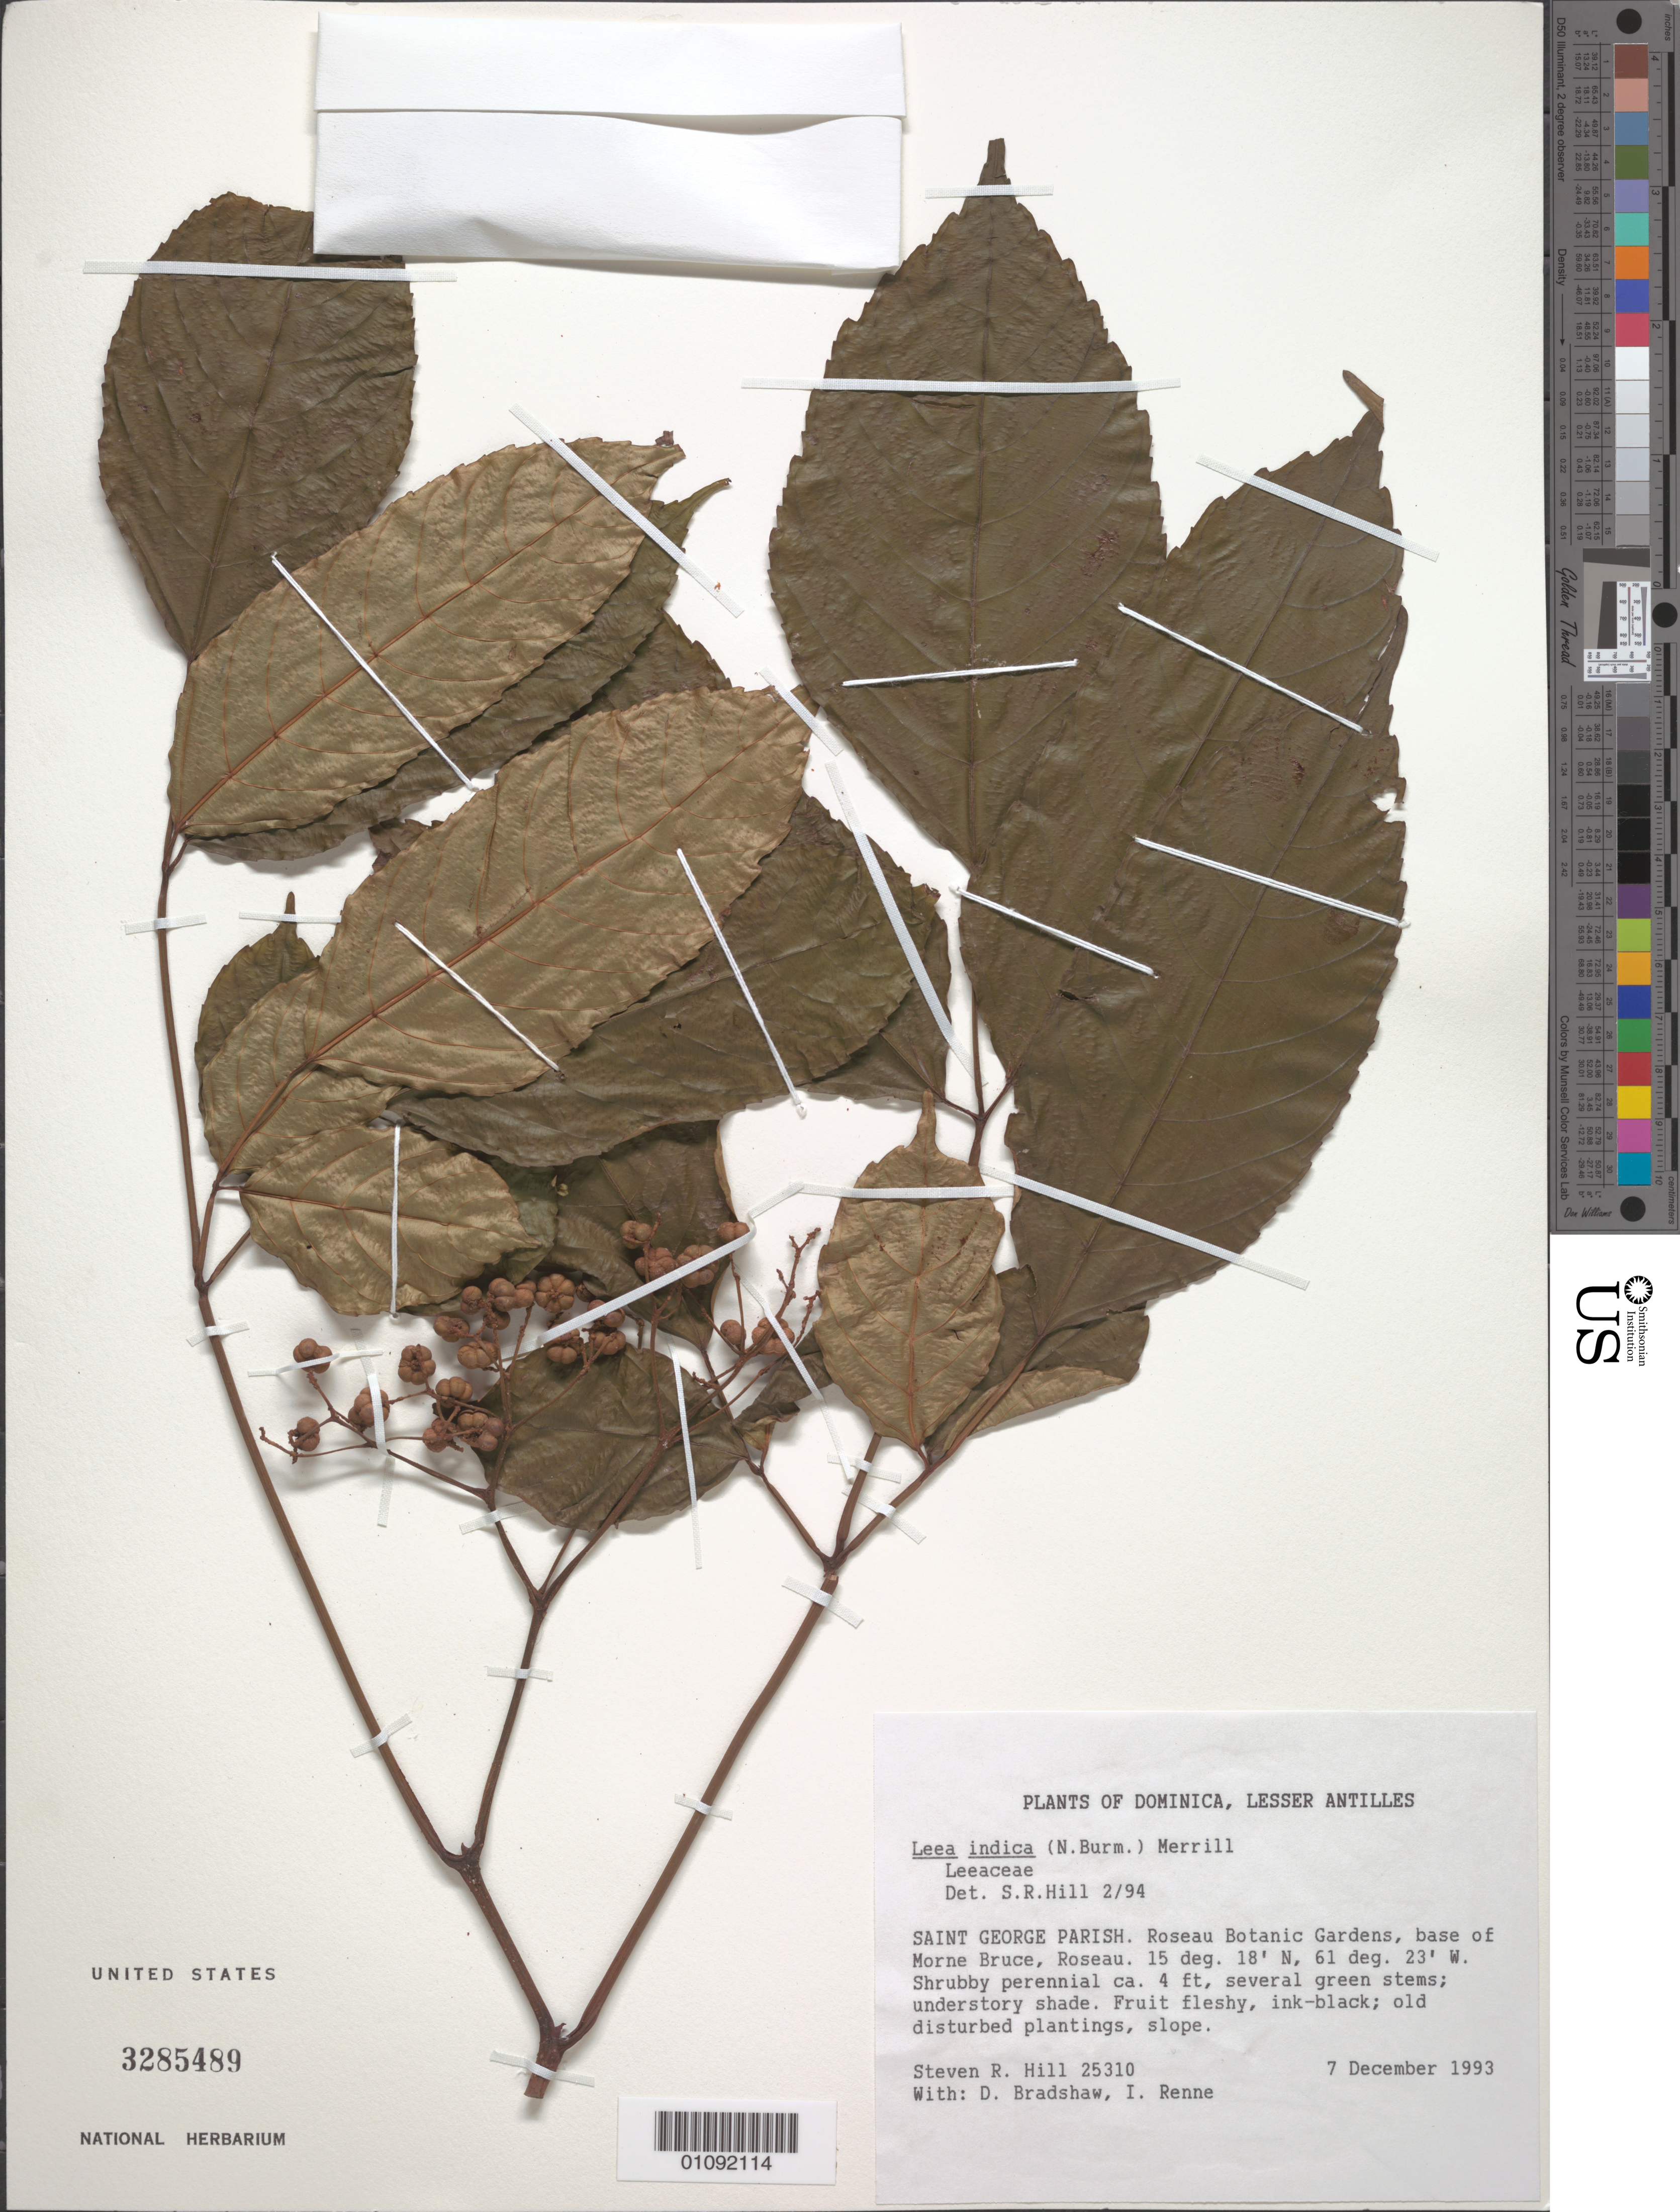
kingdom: Plantae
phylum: Tracheophyta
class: Magnoliopsida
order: Vitales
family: Vitaceae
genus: Leea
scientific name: Leea indica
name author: (Burm. f.) Merr.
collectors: S. R. Hill, D. Bradshaw & I. Renne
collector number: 25310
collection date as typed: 07 Dec 1993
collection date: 1993-12-07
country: Dominica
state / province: St. George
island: Dominica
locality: Saint George Parish. Roseau Botanic Gardens, base of Morne Bruce, Roseau.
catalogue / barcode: US 3285489